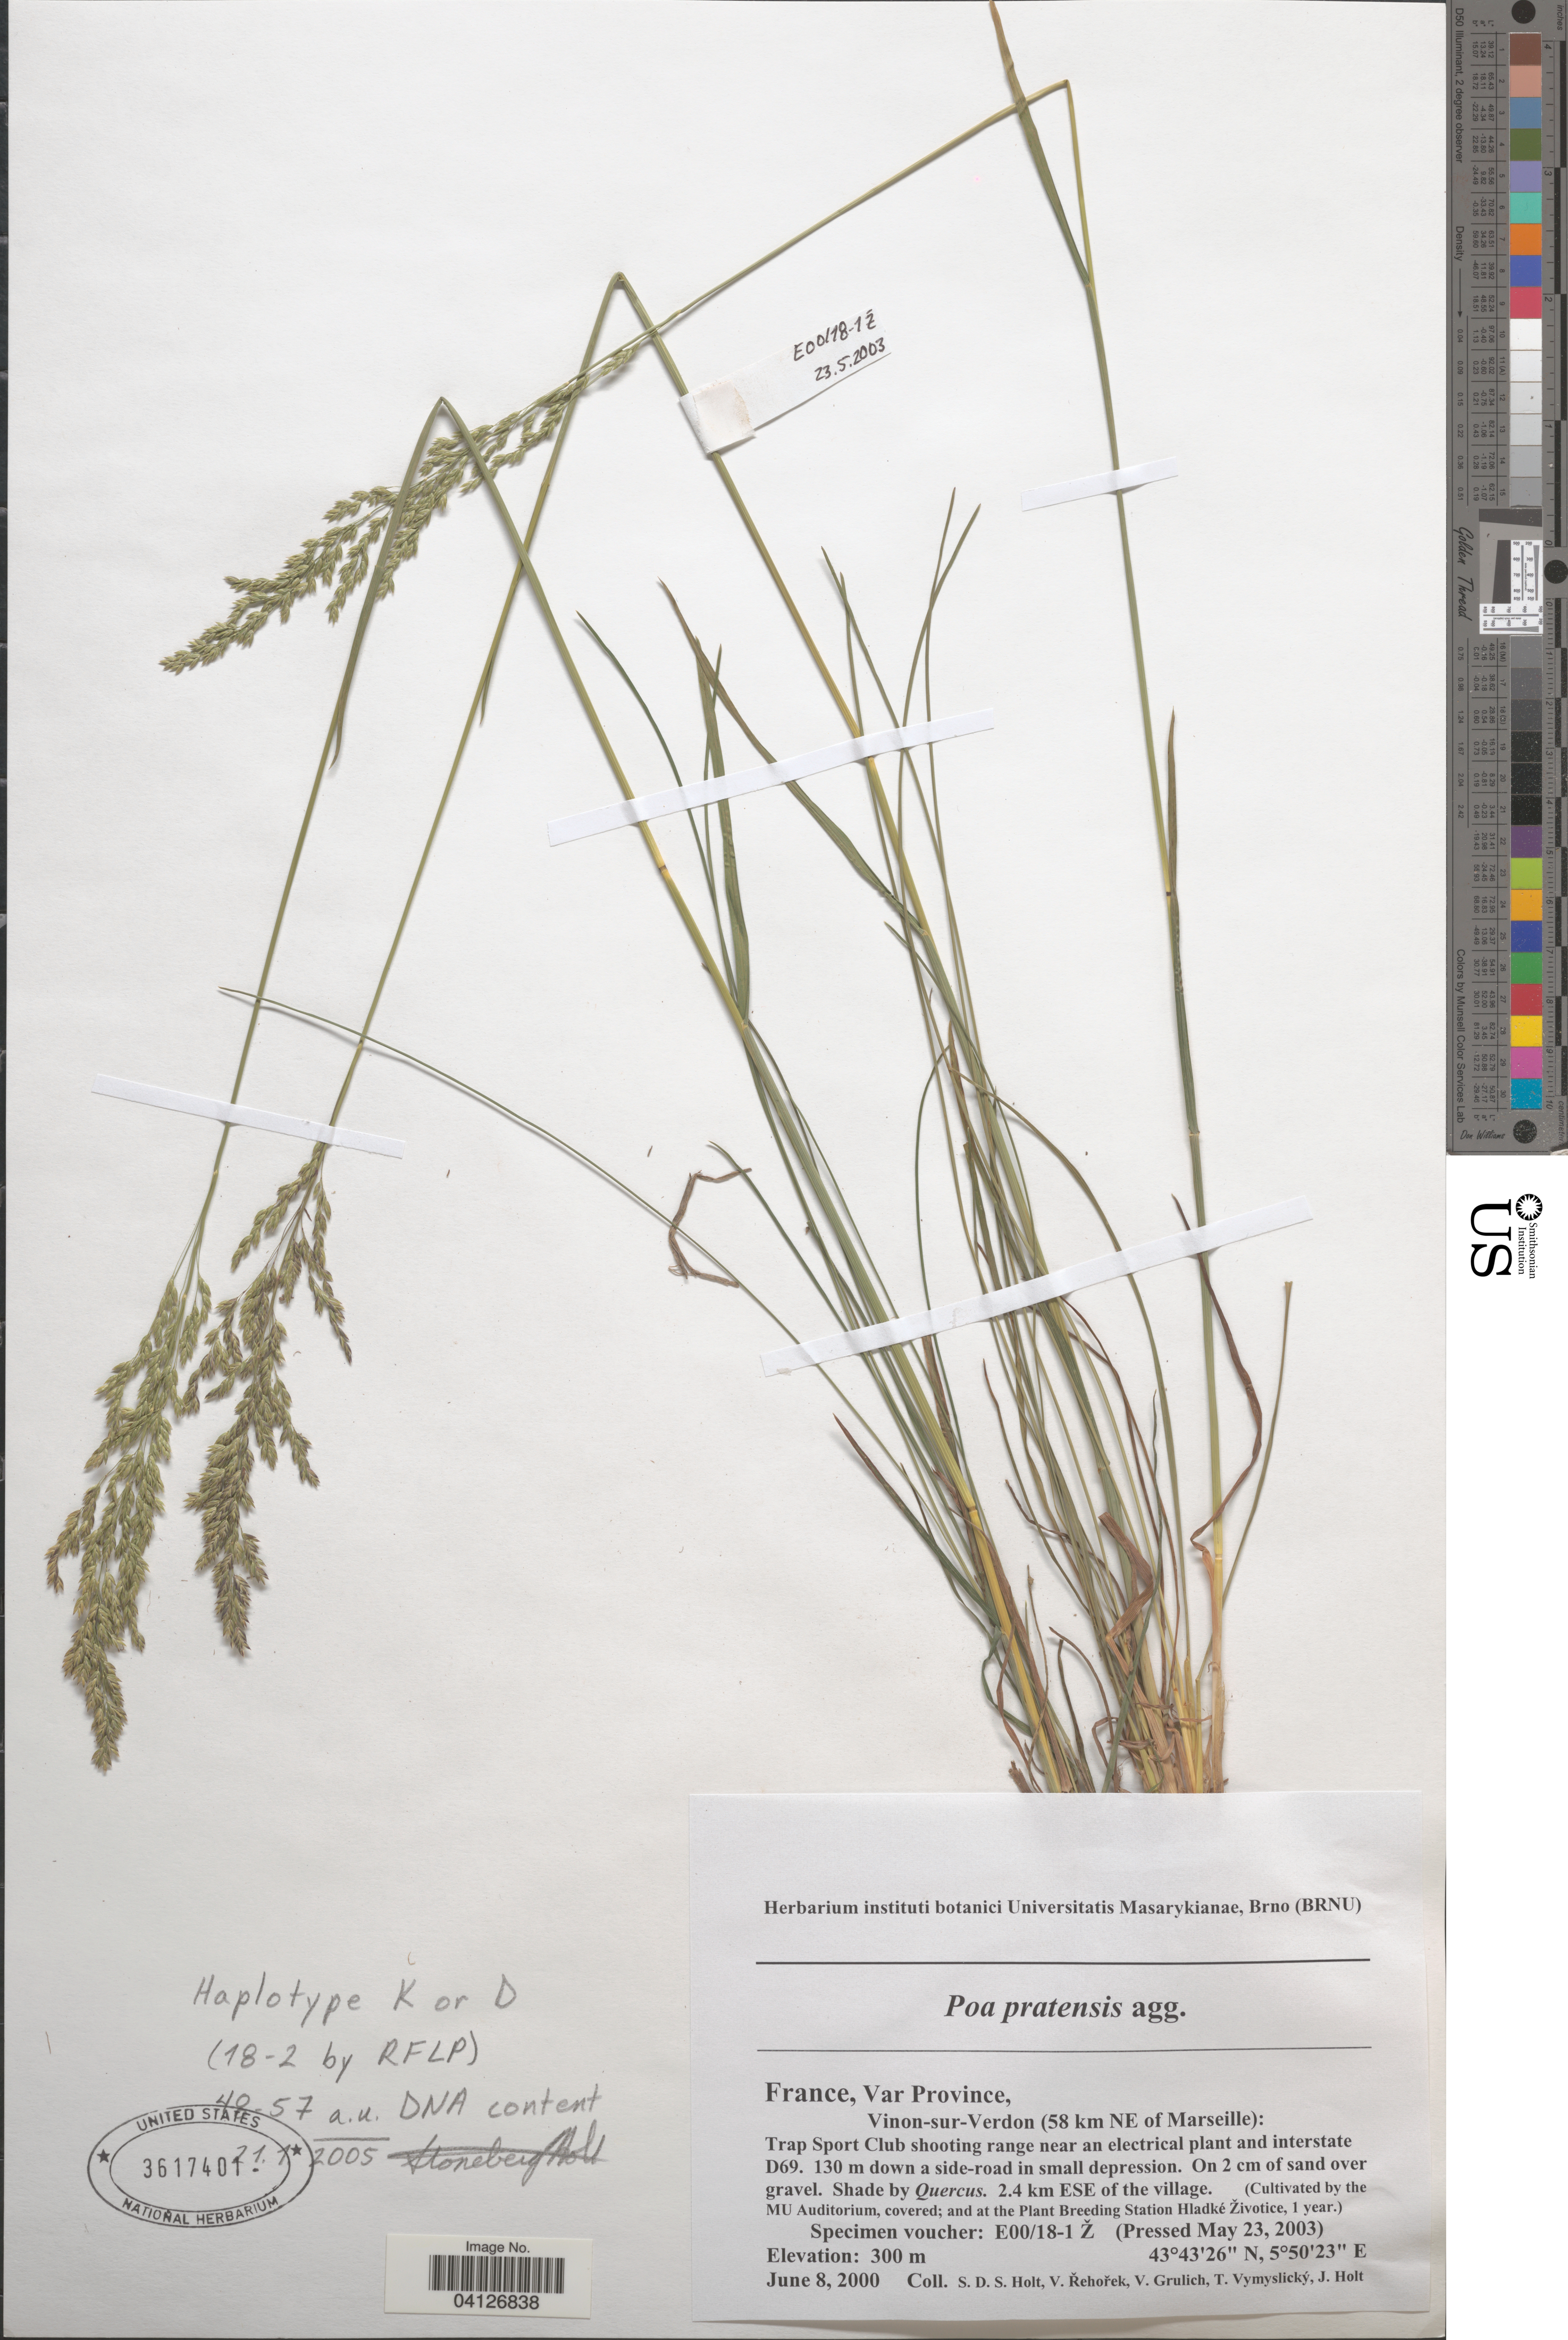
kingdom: Plantae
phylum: Tracheophyta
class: Liliopsida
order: Poales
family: Poaceae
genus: Poa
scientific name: Poa pratensis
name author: L.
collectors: Ex herb. instituti botanici Universitatis Masarykianae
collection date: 2003-05-23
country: Czechia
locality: By the MU Auditorium, covered; and at the Plant Breeding Station Hladké Životice, 1 year.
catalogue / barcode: US 3617401